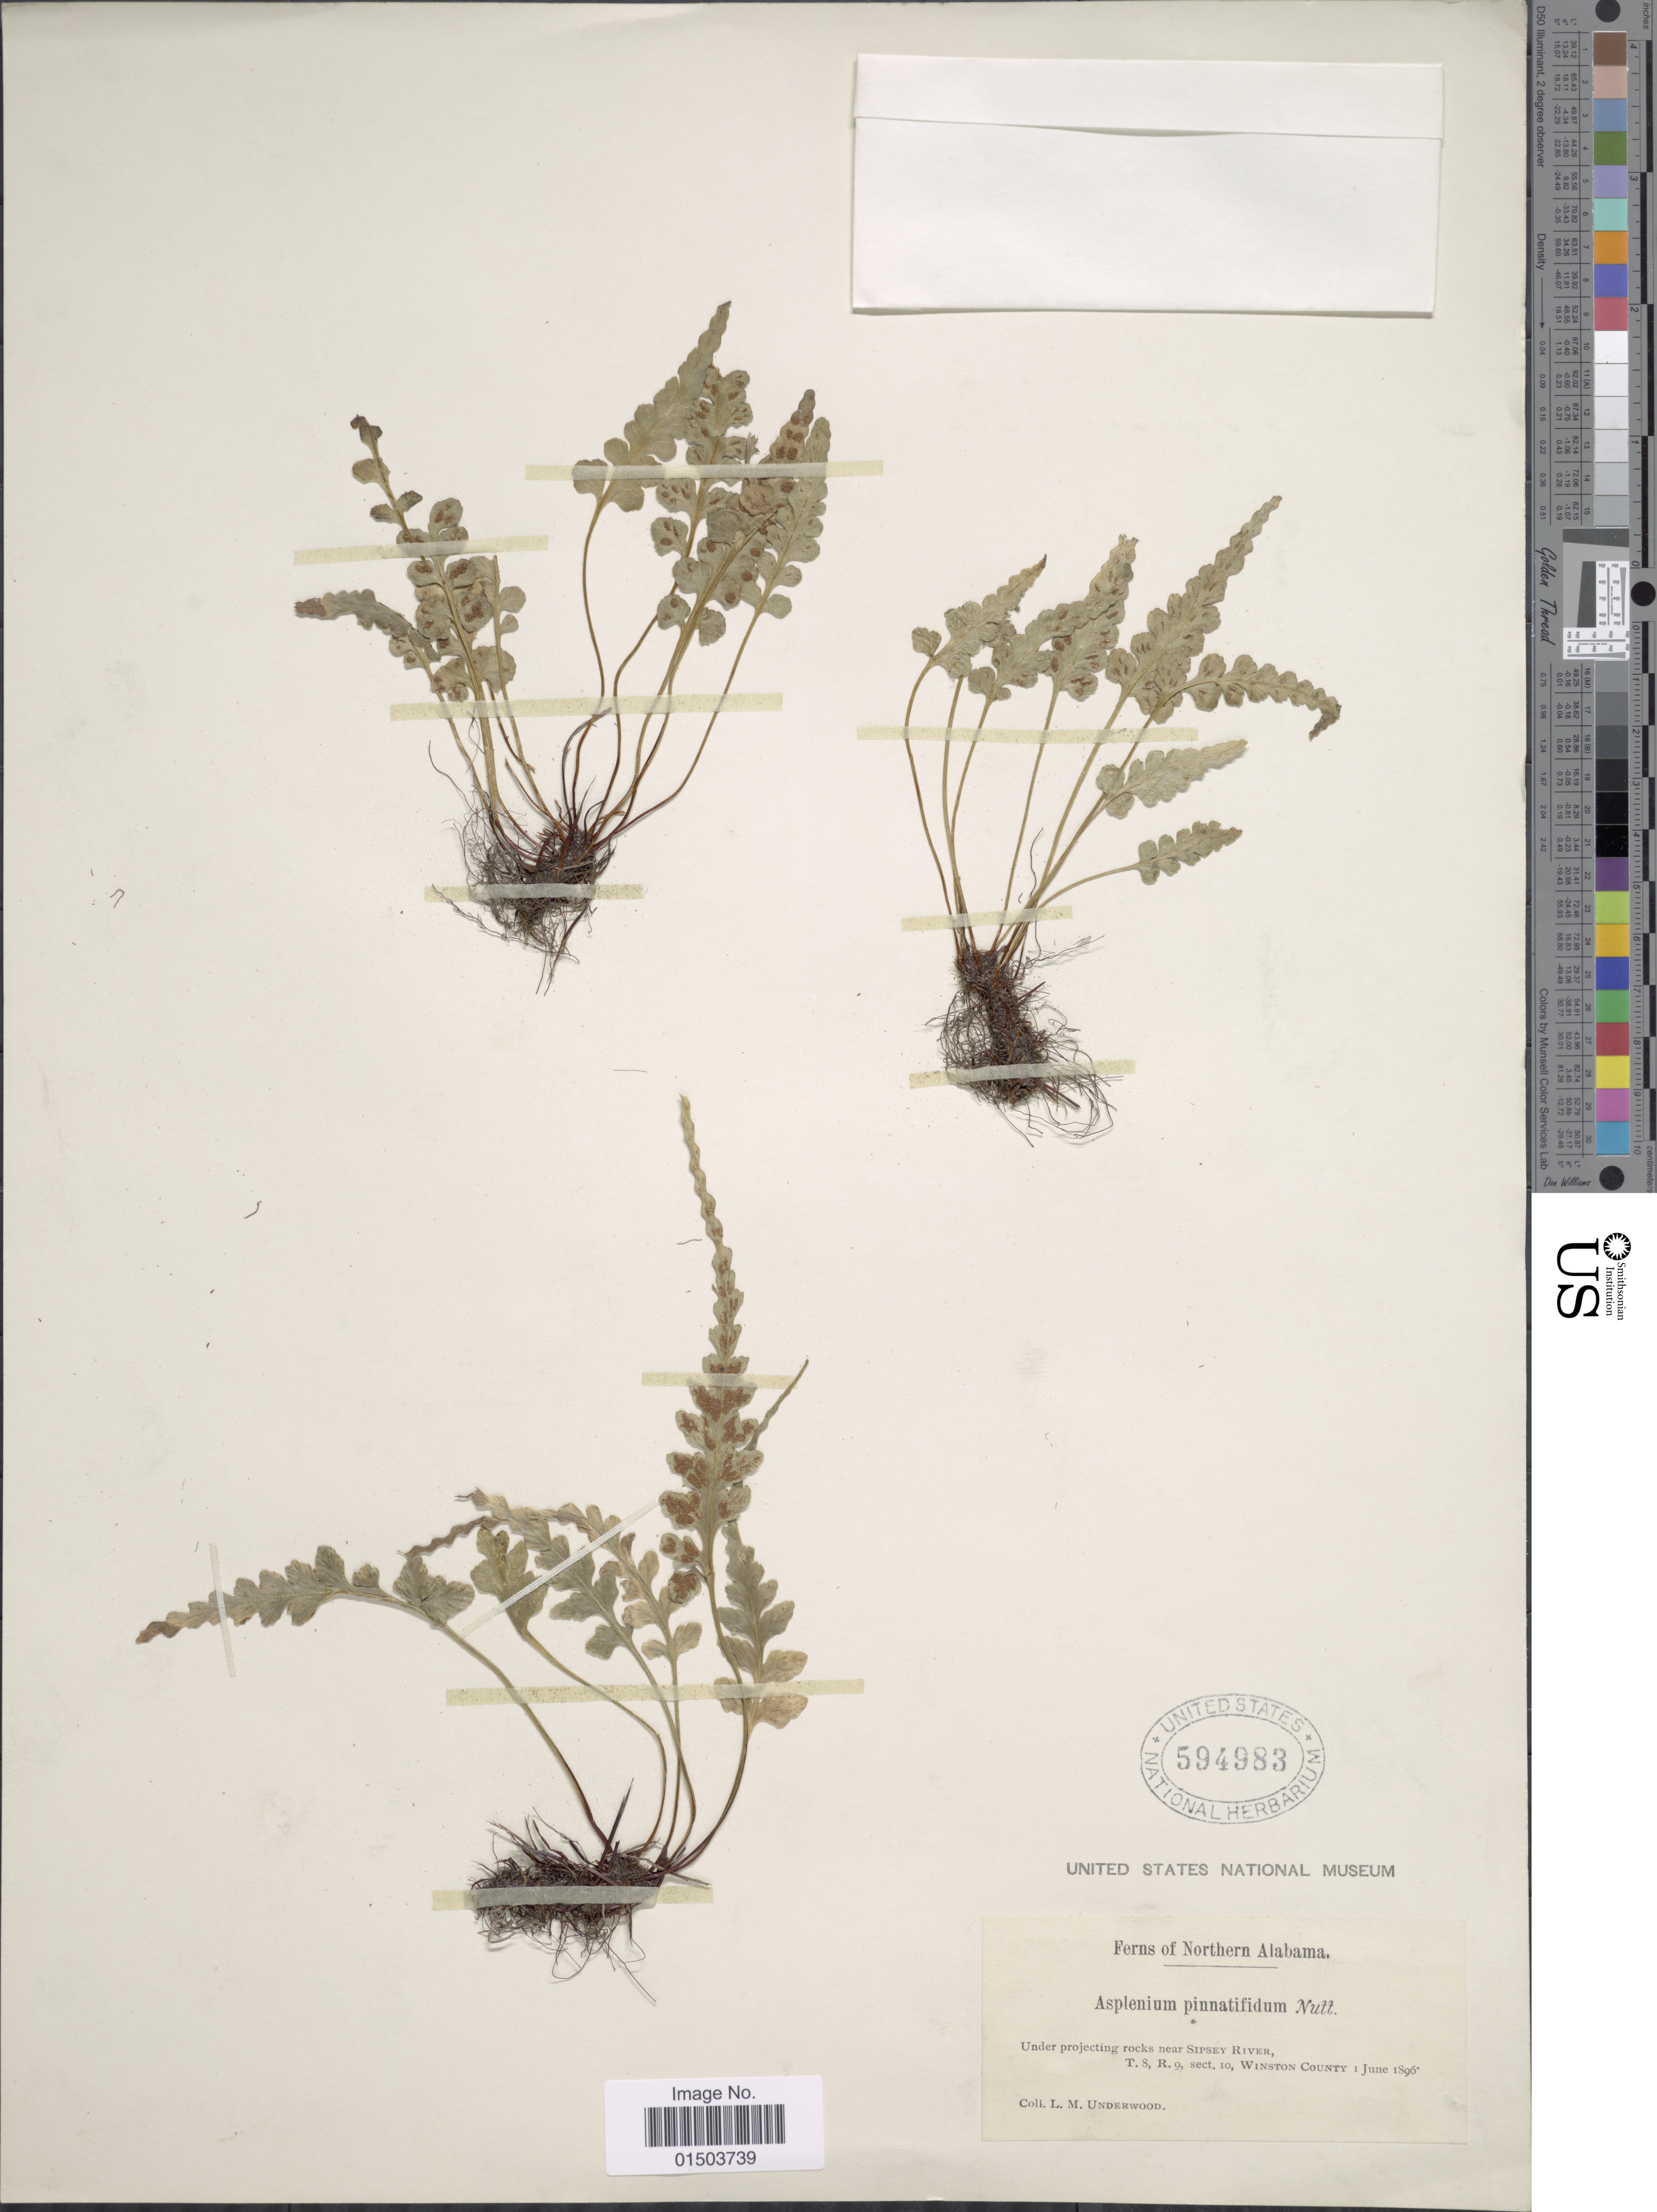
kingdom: Plantae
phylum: Tracheophyta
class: Polypodiopsida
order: Polypodiales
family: Aspleniaceae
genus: Asplenium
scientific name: Asplenium pinnatifidum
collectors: L. M. Underwood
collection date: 1896-06-01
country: United States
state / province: Alabama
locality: Northern Alabama. Under projecting rocks near Sipsey River, T. 8, R. 9, sect. 10, Winston County.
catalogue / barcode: US 594983